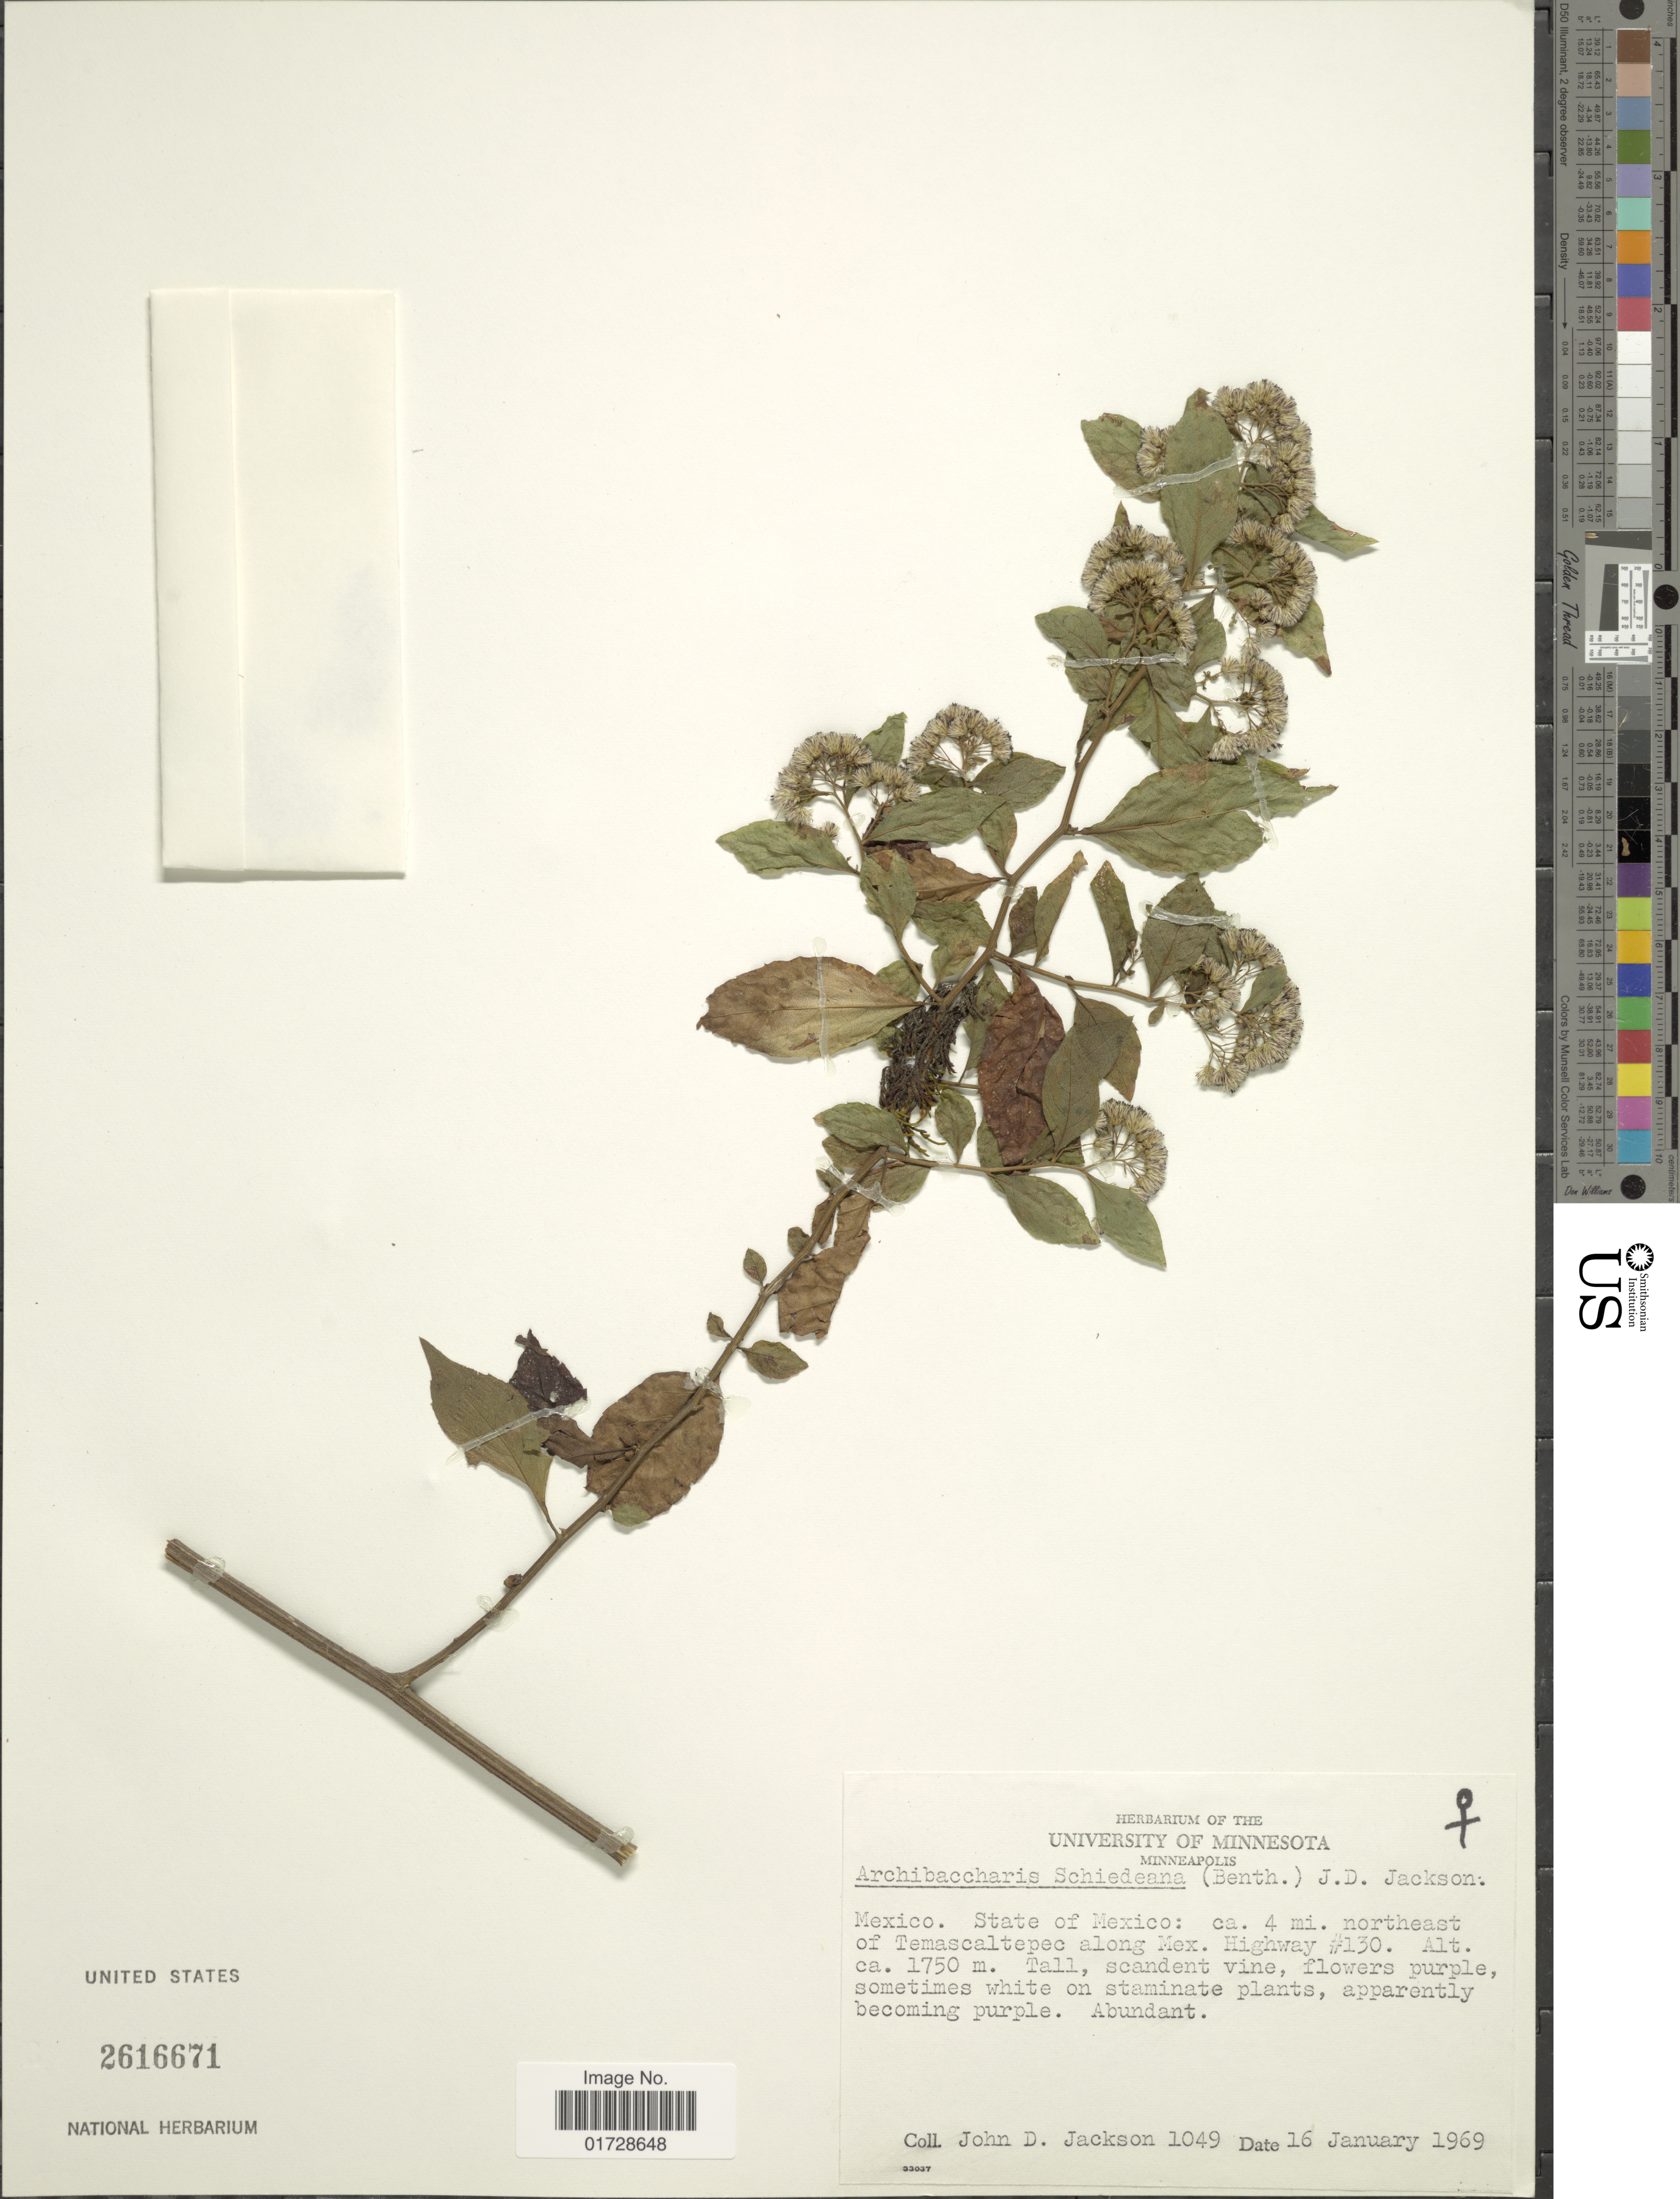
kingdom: Plantae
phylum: Tracheophyta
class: Magnoliopsida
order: Asterales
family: Asteraceae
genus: Archibaccharis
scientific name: Archibaccharis schiedeana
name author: (Benth.) J.D. Jacks.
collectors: J. Jackson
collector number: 1049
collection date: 1969-01-16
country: Mexico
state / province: México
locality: Ca 4 mi northeast of Temascaltepec along Mex. Highway #130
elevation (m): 1750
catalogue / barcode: US 2616671